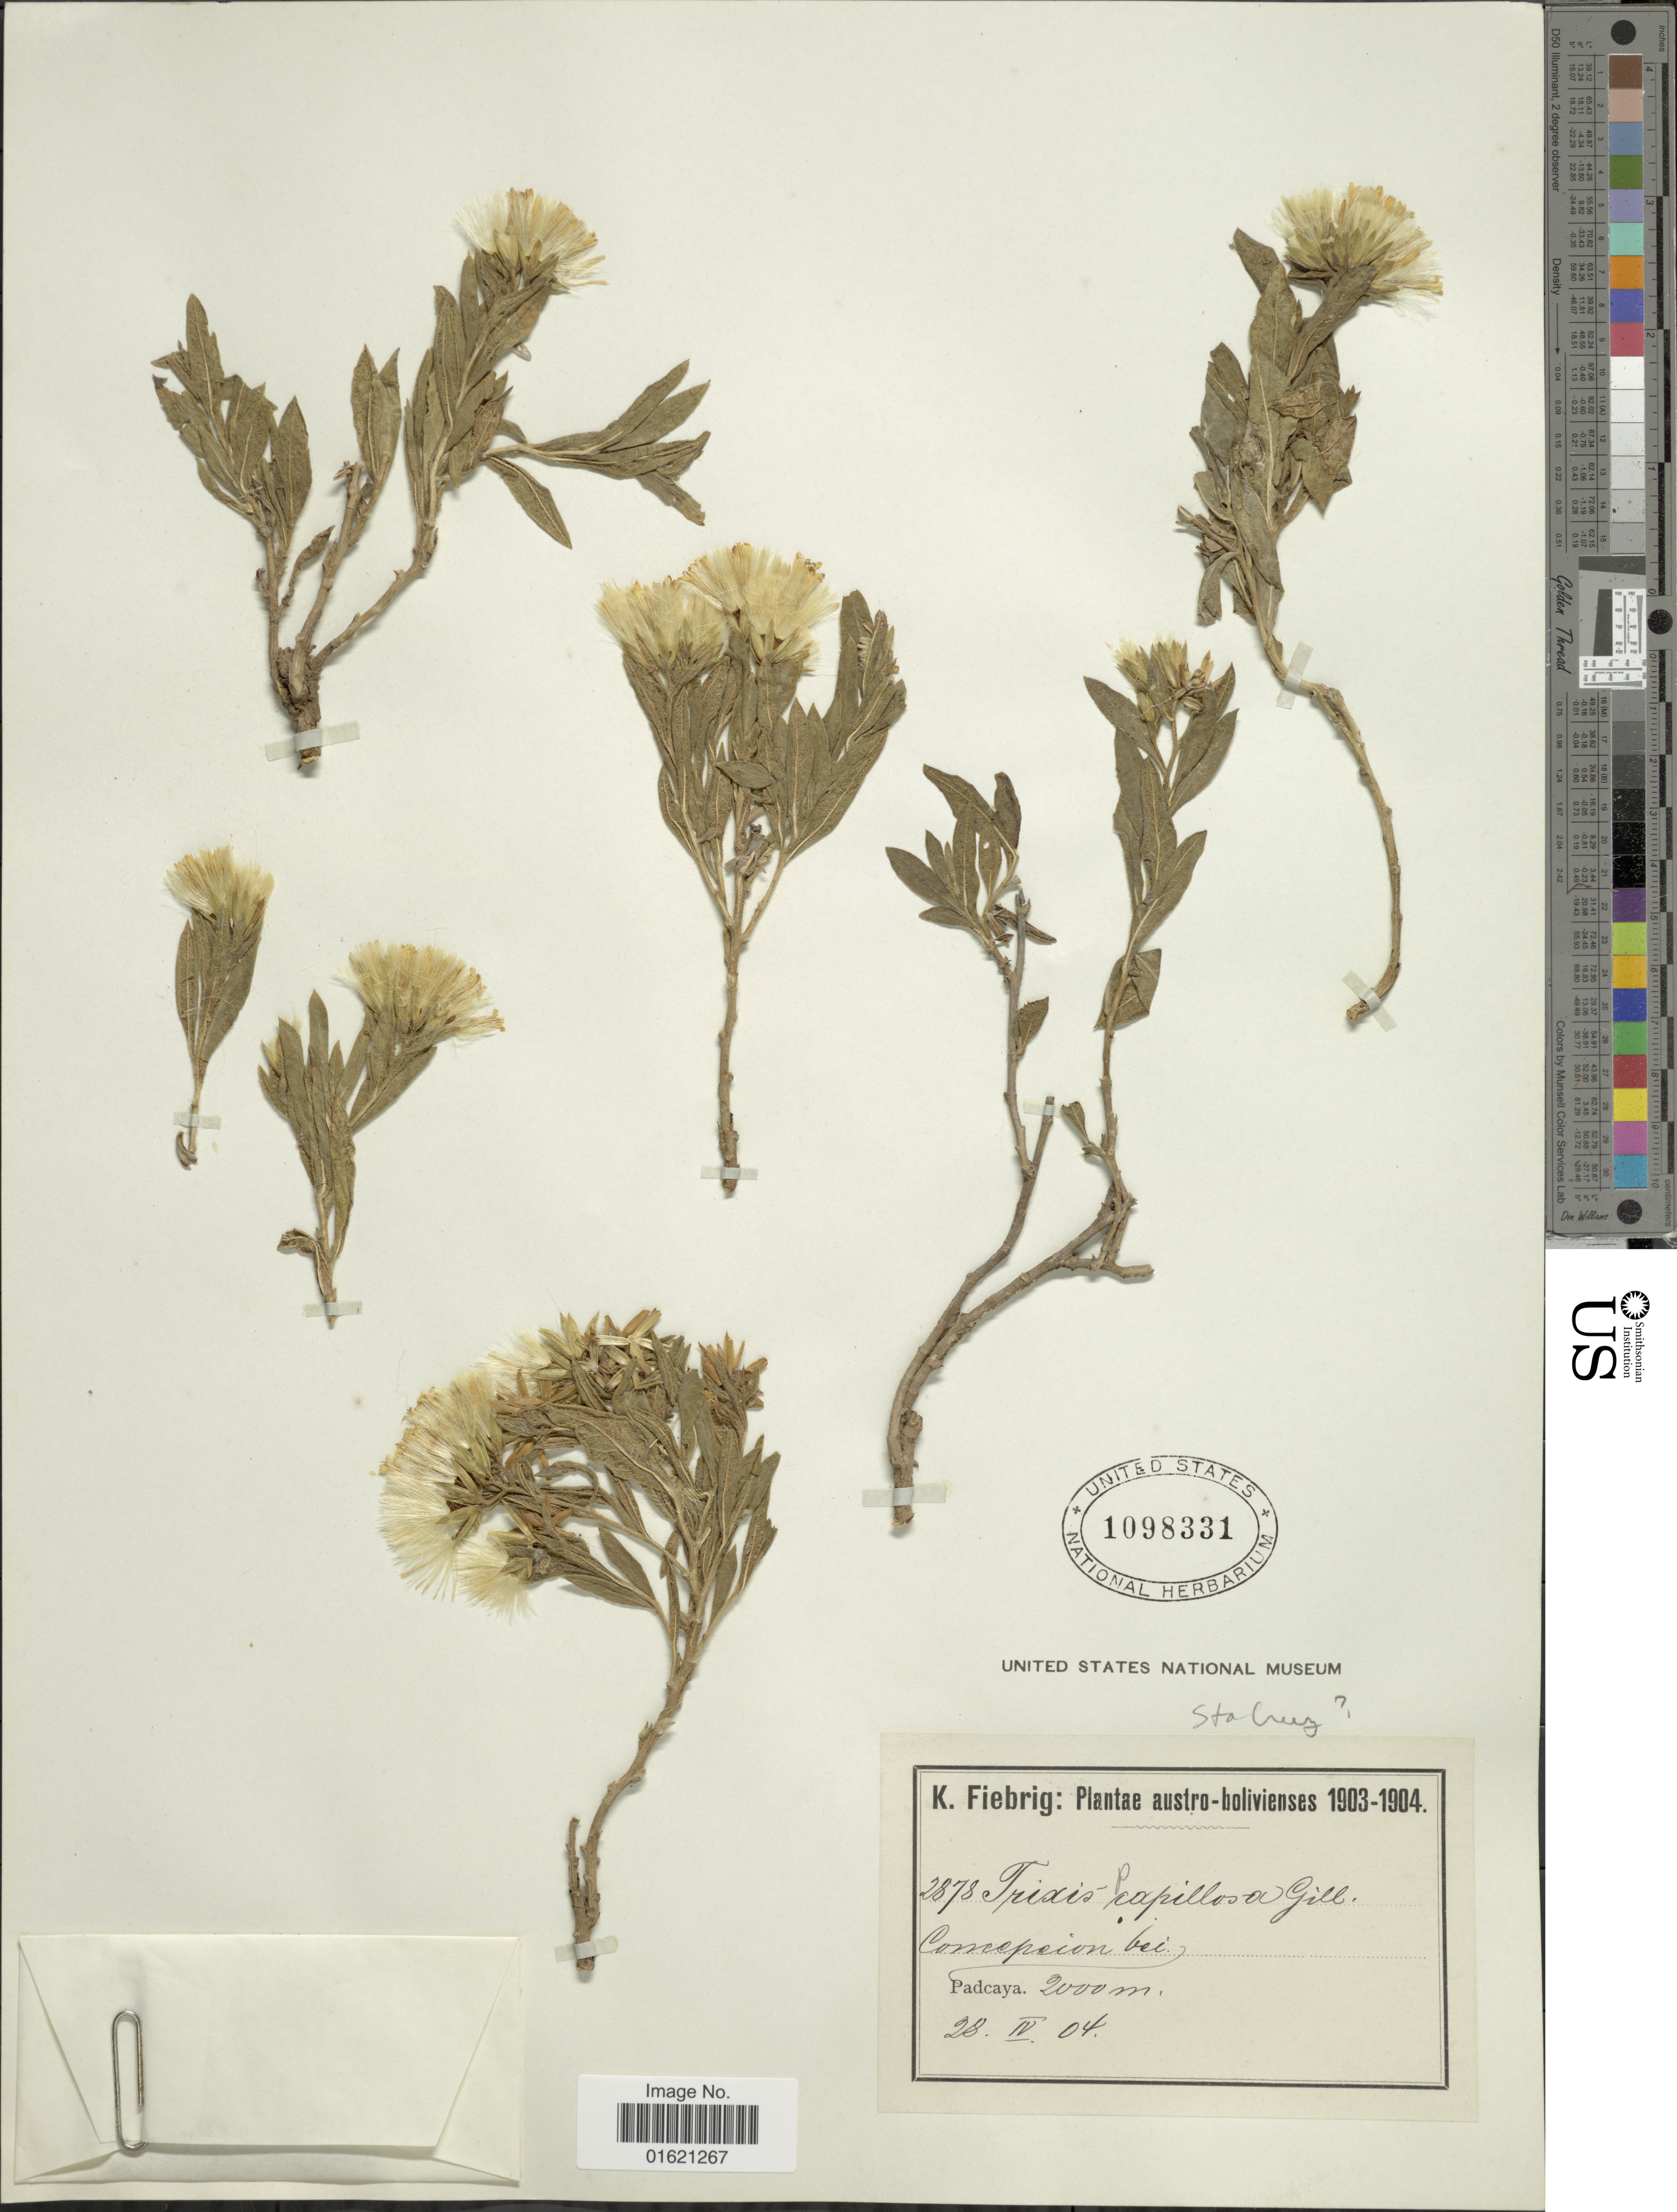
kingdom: Plantae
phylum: Tracheophyta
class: Magnoliopsida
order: Asterales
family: Asteraceae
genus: Trixis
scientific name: Trixis cacalioides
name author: (Kunth) D. Don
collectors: K. Fiebrig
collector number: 2878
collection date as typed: Transcribed d/m/y: 28/4/4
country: Bolivia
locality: Austro-bolivienses, Comepecion Padcaya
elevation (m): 2000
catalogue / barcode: US 1098331